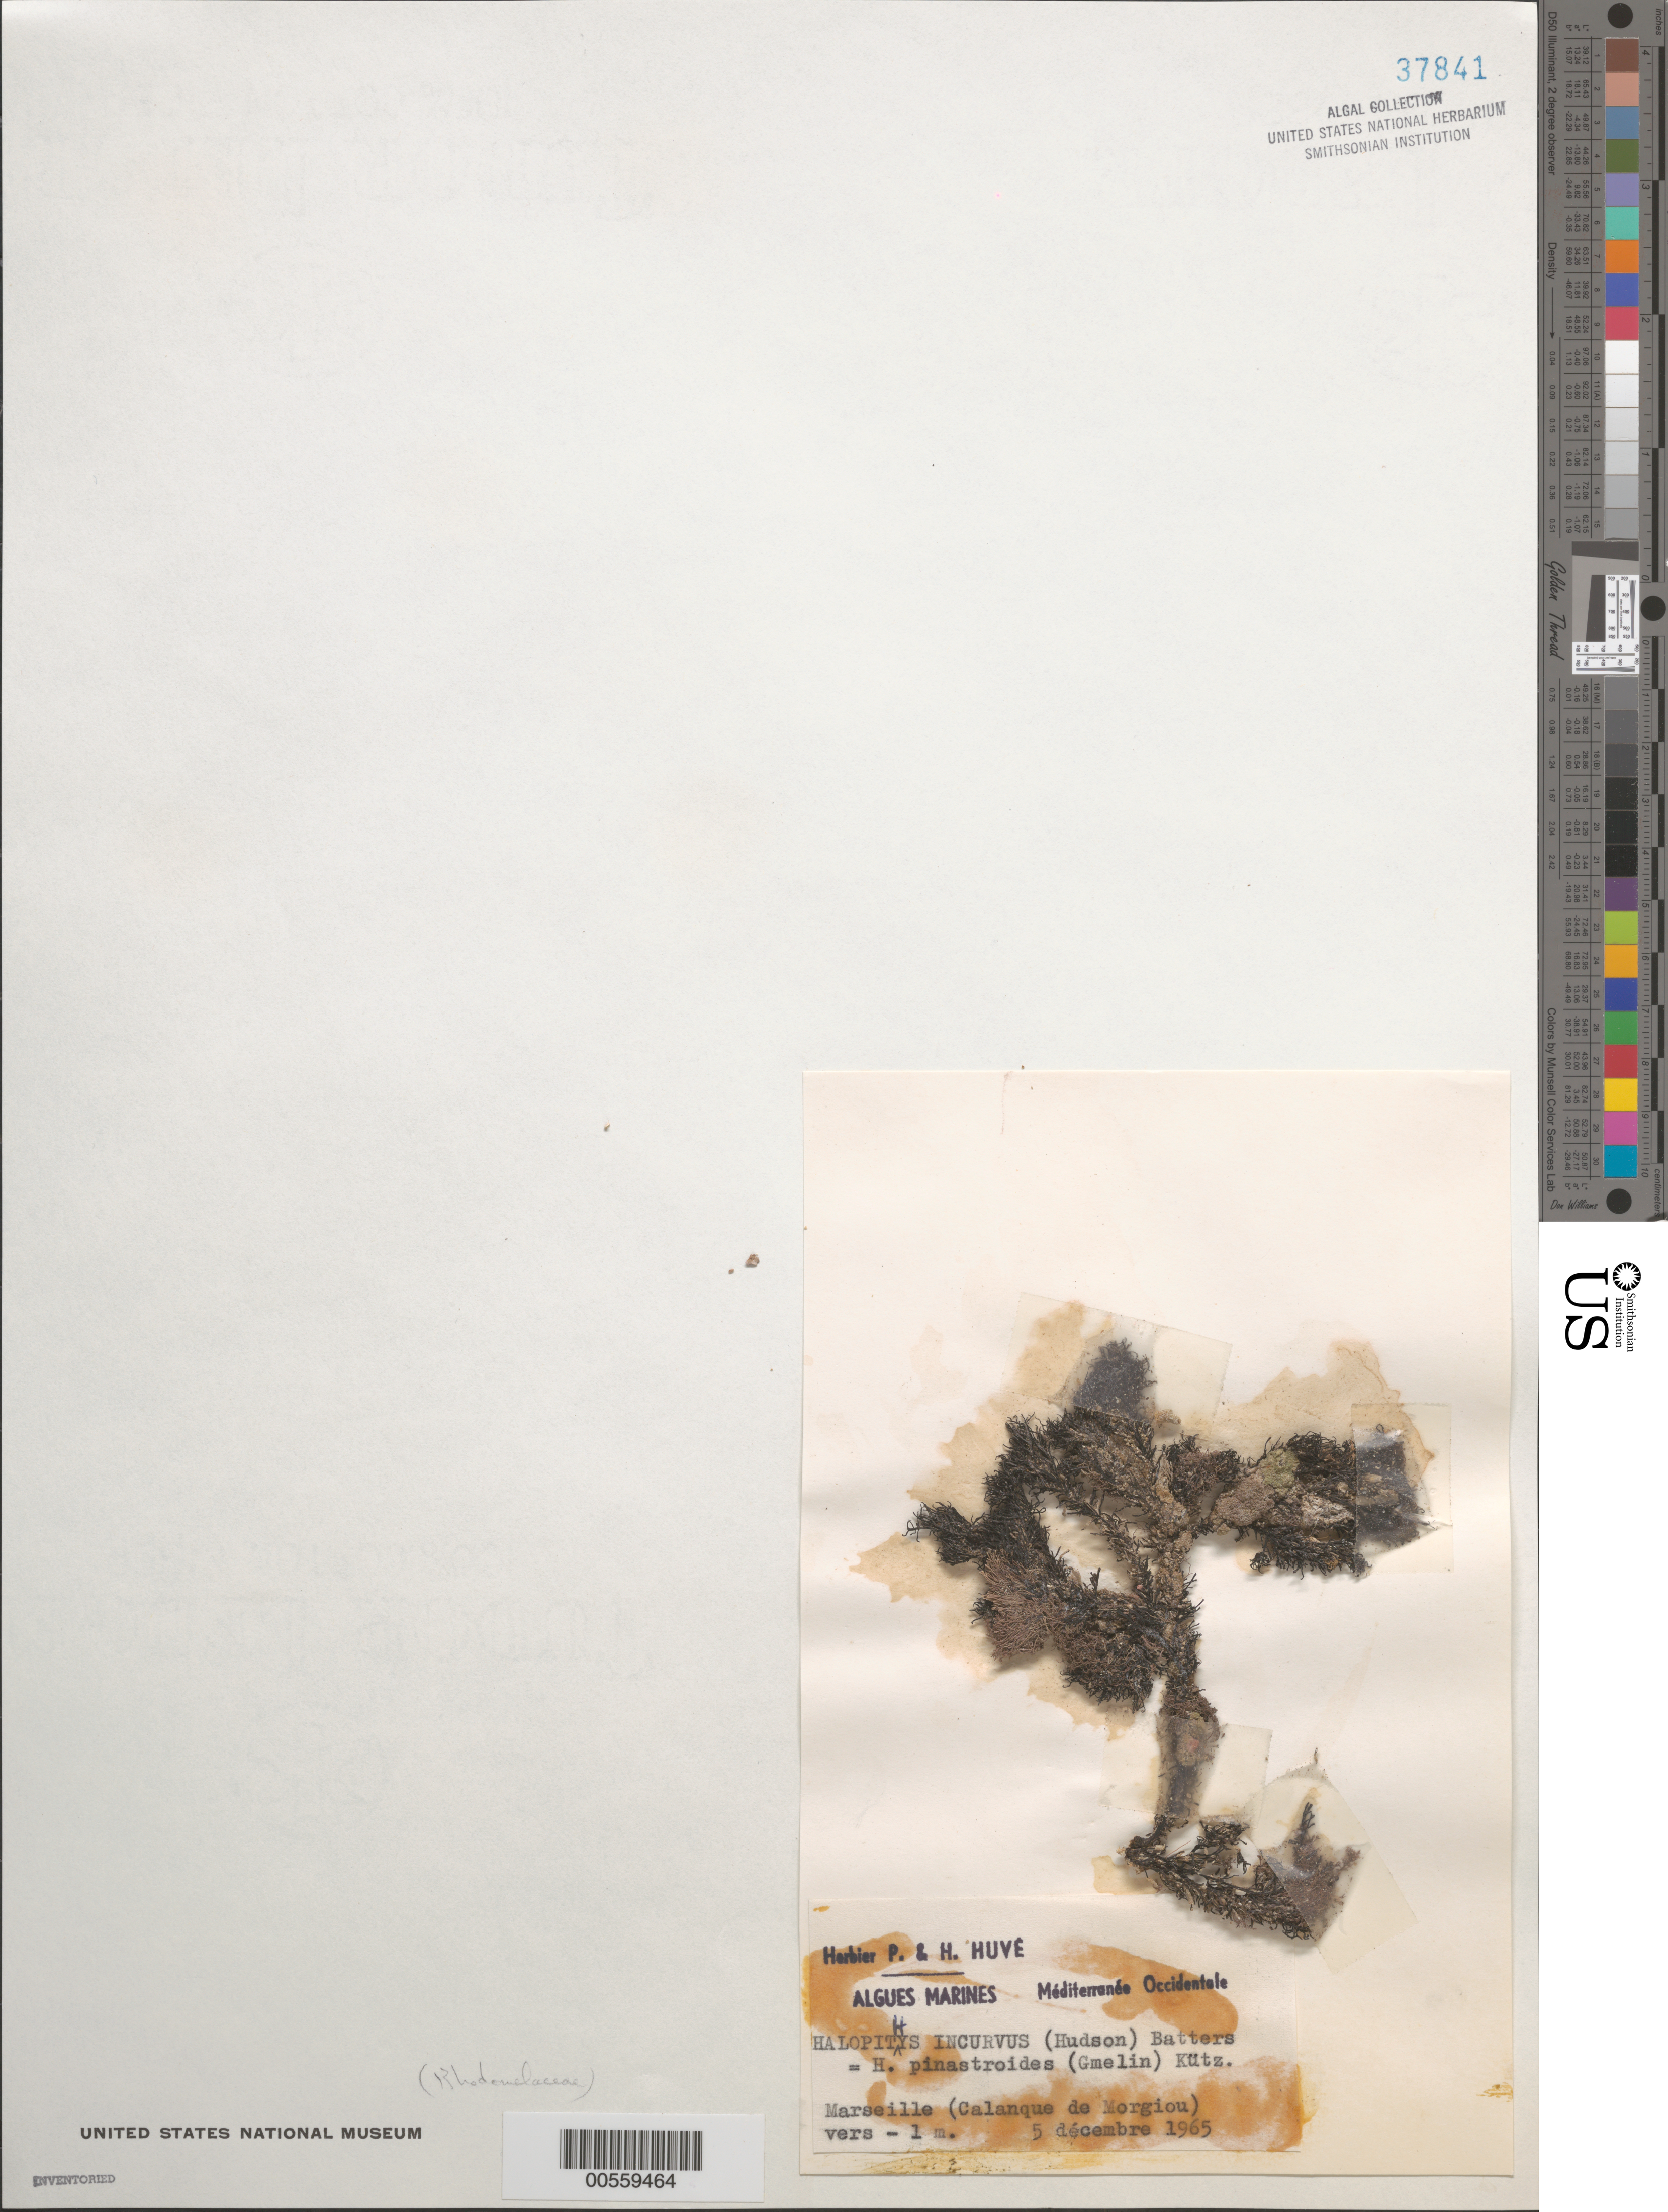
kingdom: Plantae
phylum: Rhodophyta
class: Florideophyceae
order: Ceramiales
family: Rhodomelaceae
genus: Halopithys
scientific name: Halopithys incurvus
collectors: P. Huve & H. Huve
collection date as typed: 05 Dec 1965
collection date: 1965-12-05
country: France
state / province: Provence-Alpes-Côte d'Azur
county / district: Bouches-du-Rhône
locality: Calanque de Morgiou, Marseille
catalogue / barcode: US 37841